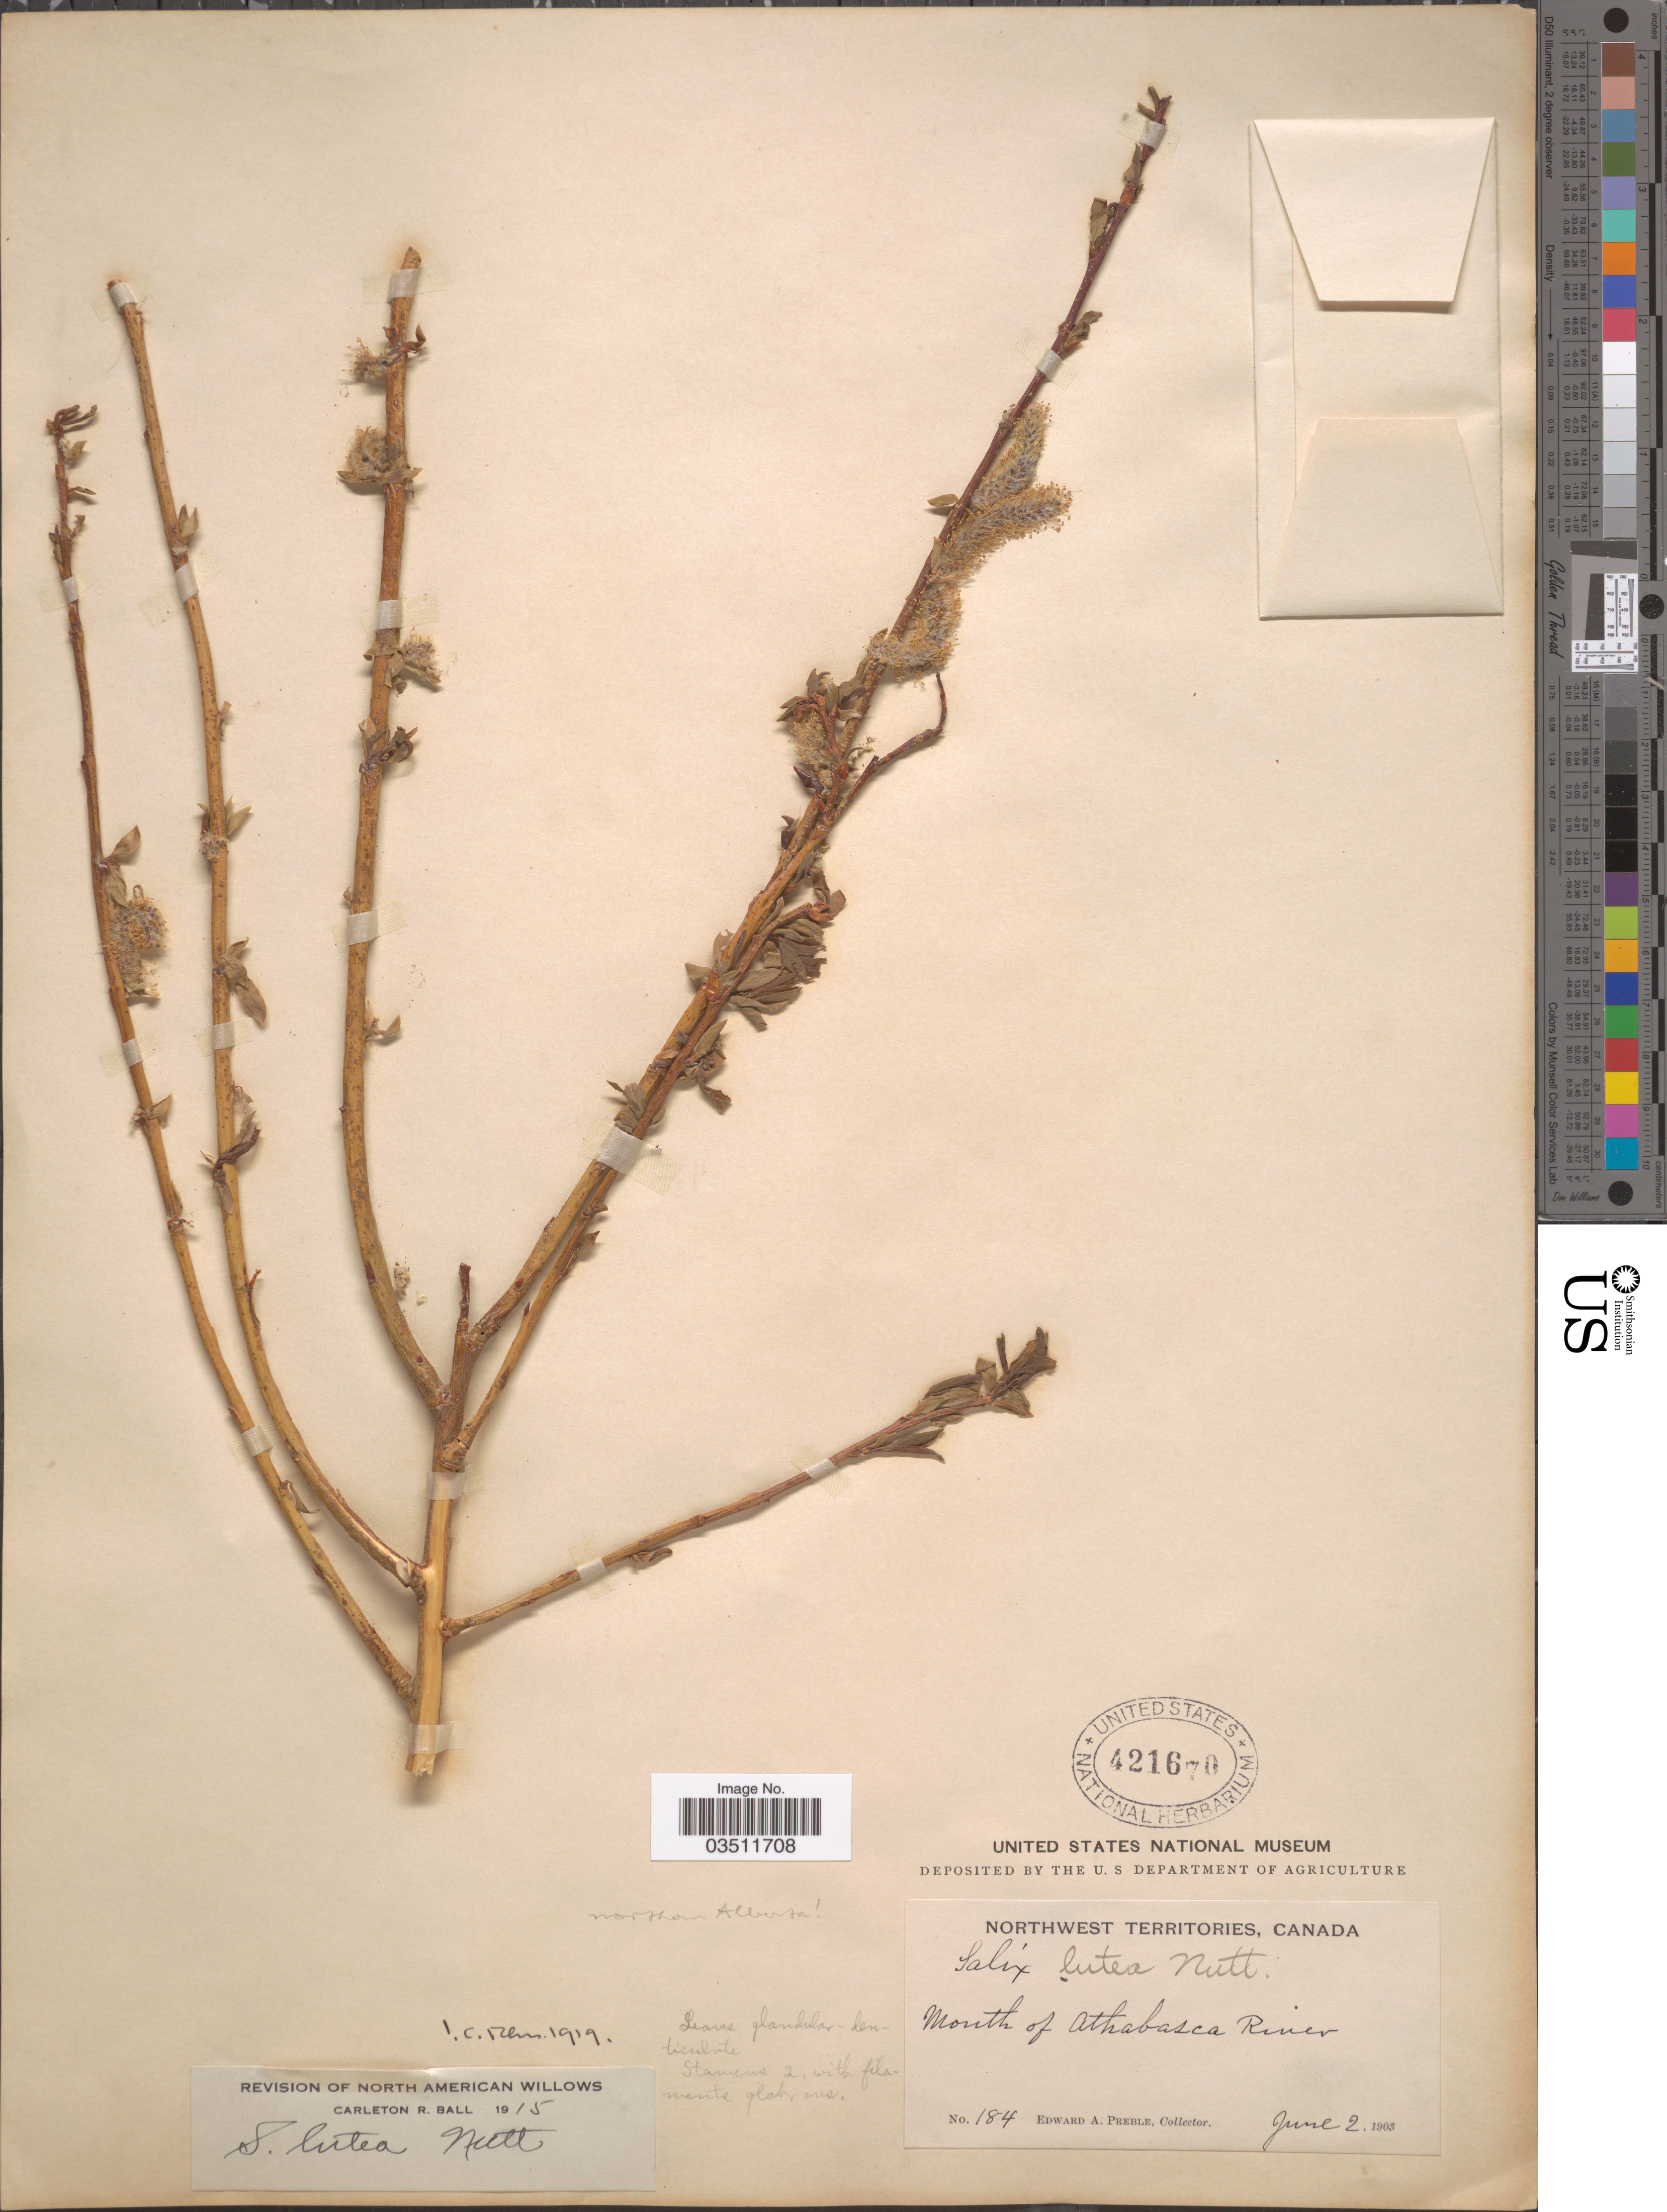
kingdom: Plantae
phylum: Tracheophyta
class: Magnoliopsida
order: Malpighiales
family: Salicaceae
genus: Salix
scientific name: Salix lutea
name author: Nutt.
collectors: E. Preble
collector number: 184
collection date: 1903-06-02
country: Canada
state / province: Northwest Territories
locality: Mouth of Athabasca River. Northern Alberta.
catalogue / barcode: US 421670